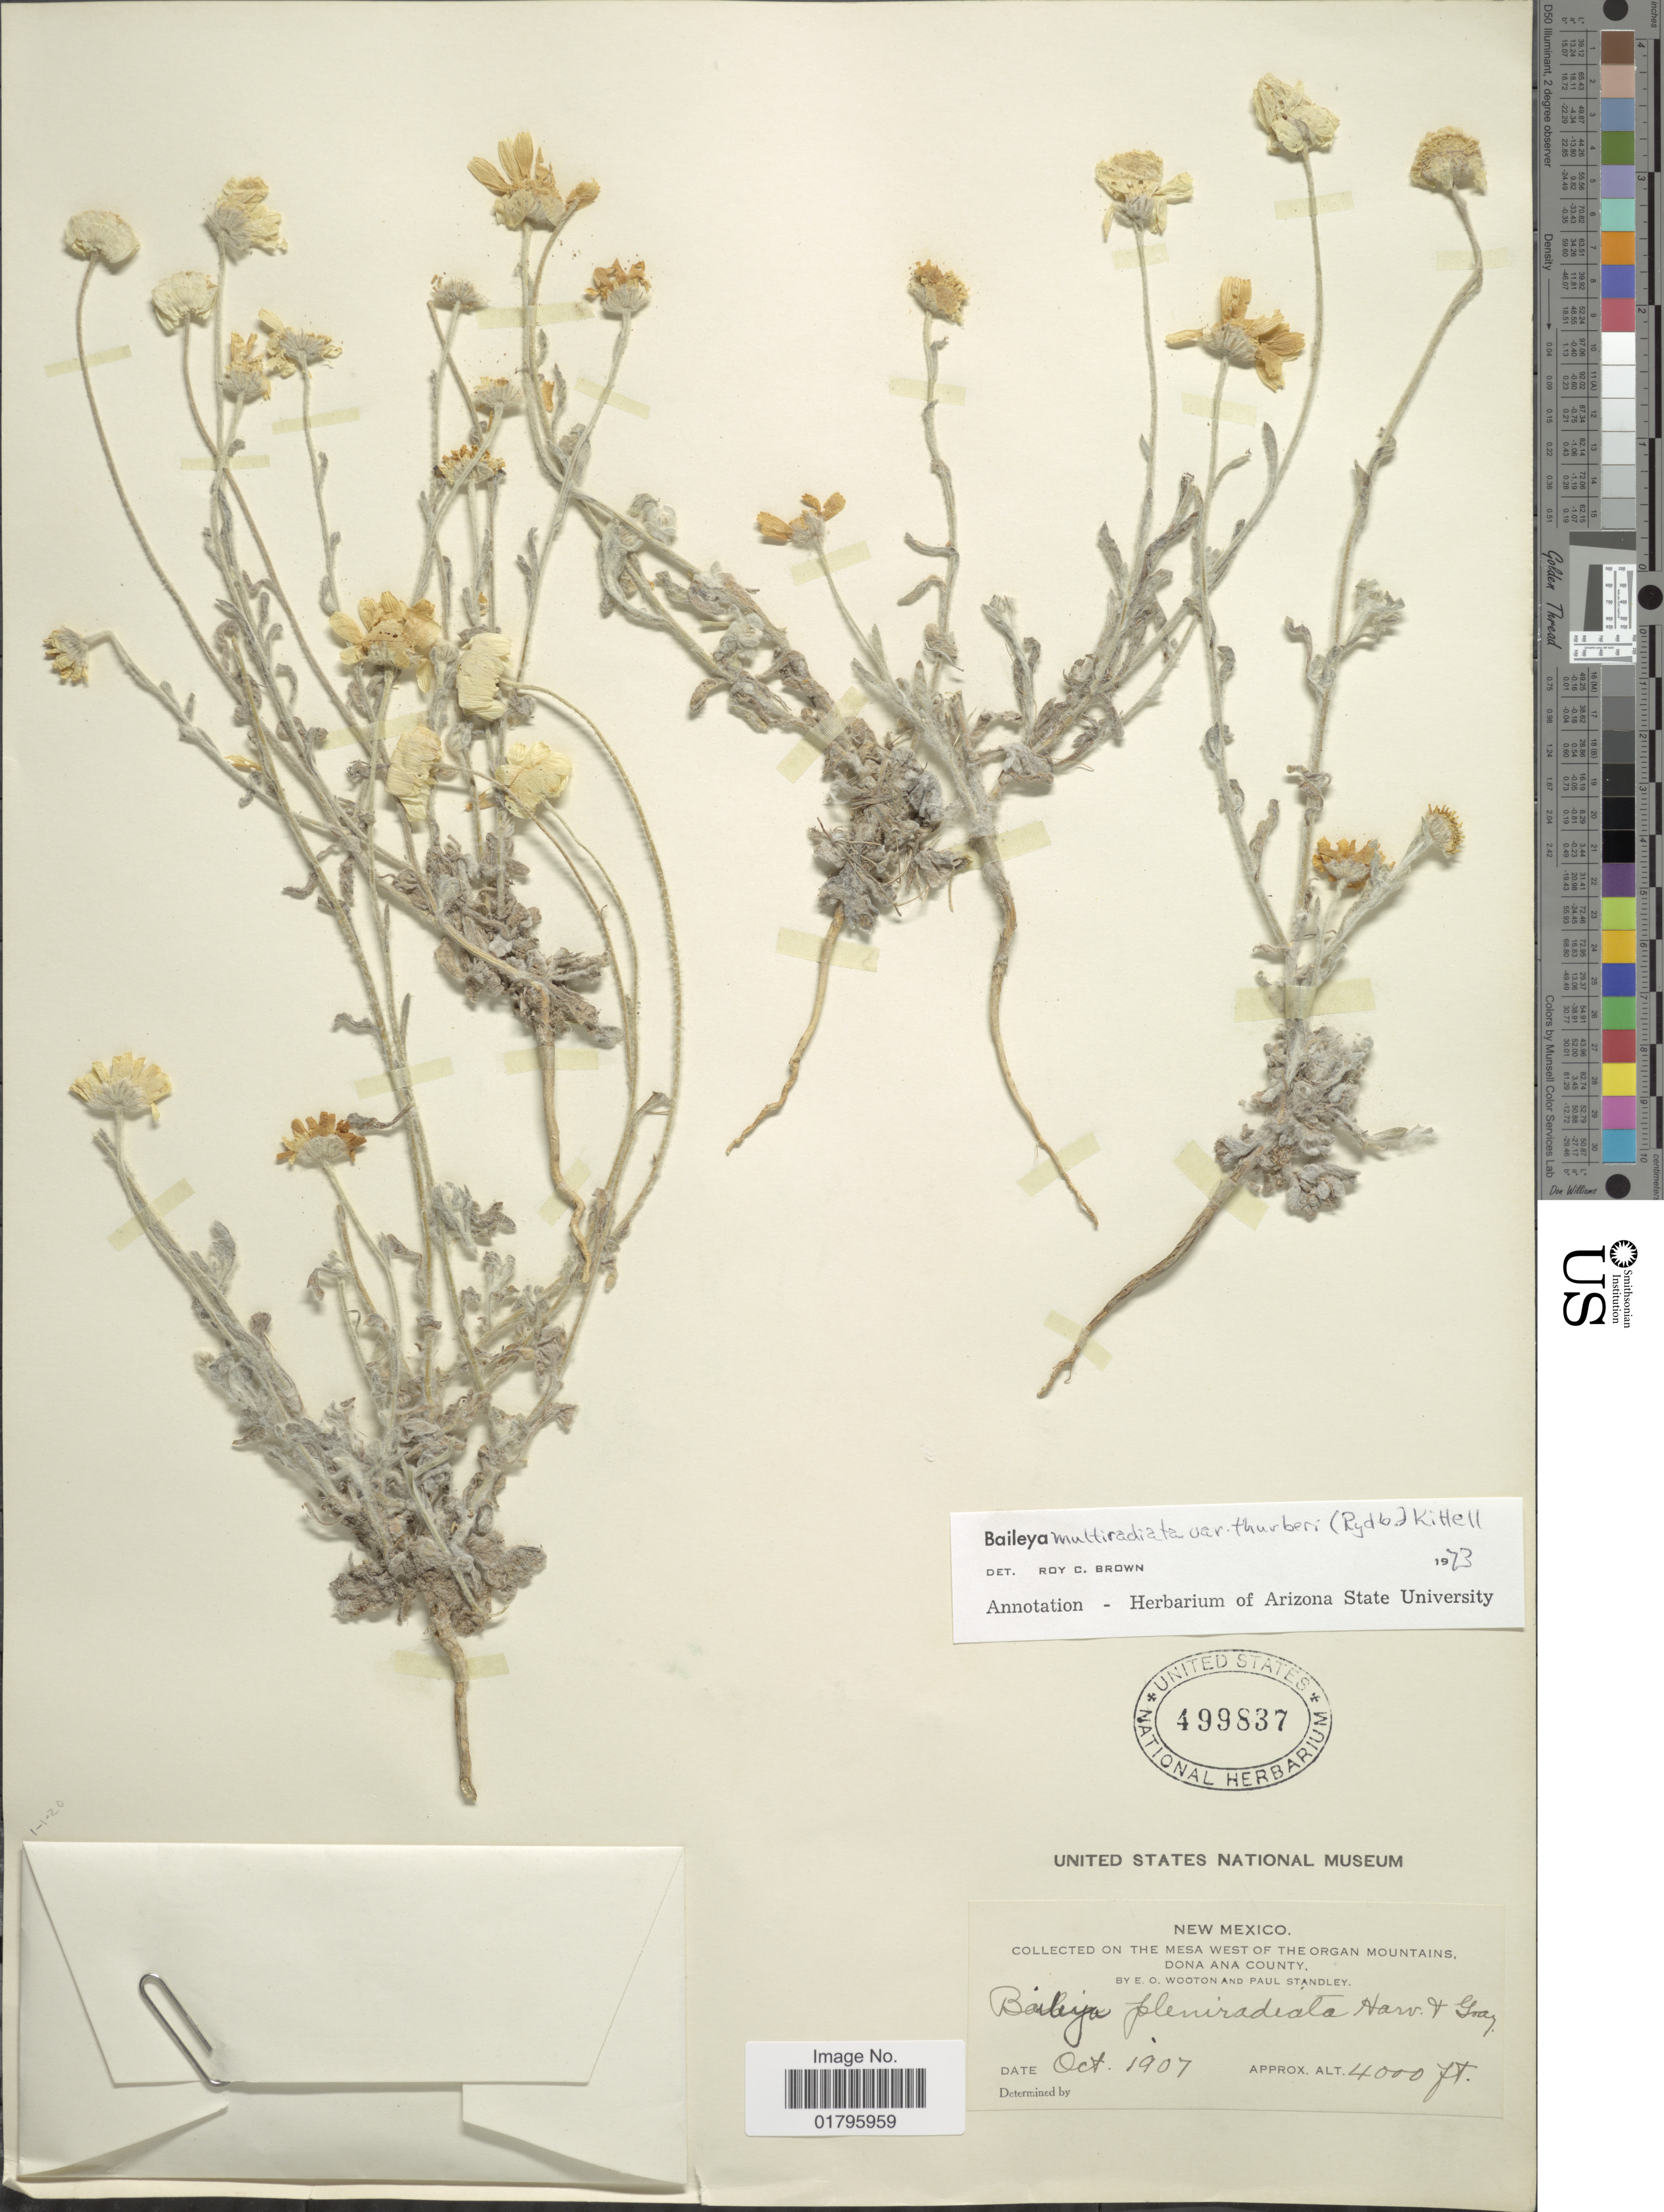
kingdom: Plantae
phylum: Tracheophyta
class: Magnoliopsida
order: Asterales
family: Asteraceae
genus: Baileya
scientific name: Baileya multiradiata var. thurberi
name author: (Rydb.) Kittell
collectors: E. O. Wooton & P. C. Standley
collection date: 1907-10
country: United States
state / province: New Mexico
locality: New Mexico. the Mesa of the Organ Mountains, Dona ana County.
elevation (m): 1219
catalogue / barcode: US 499837